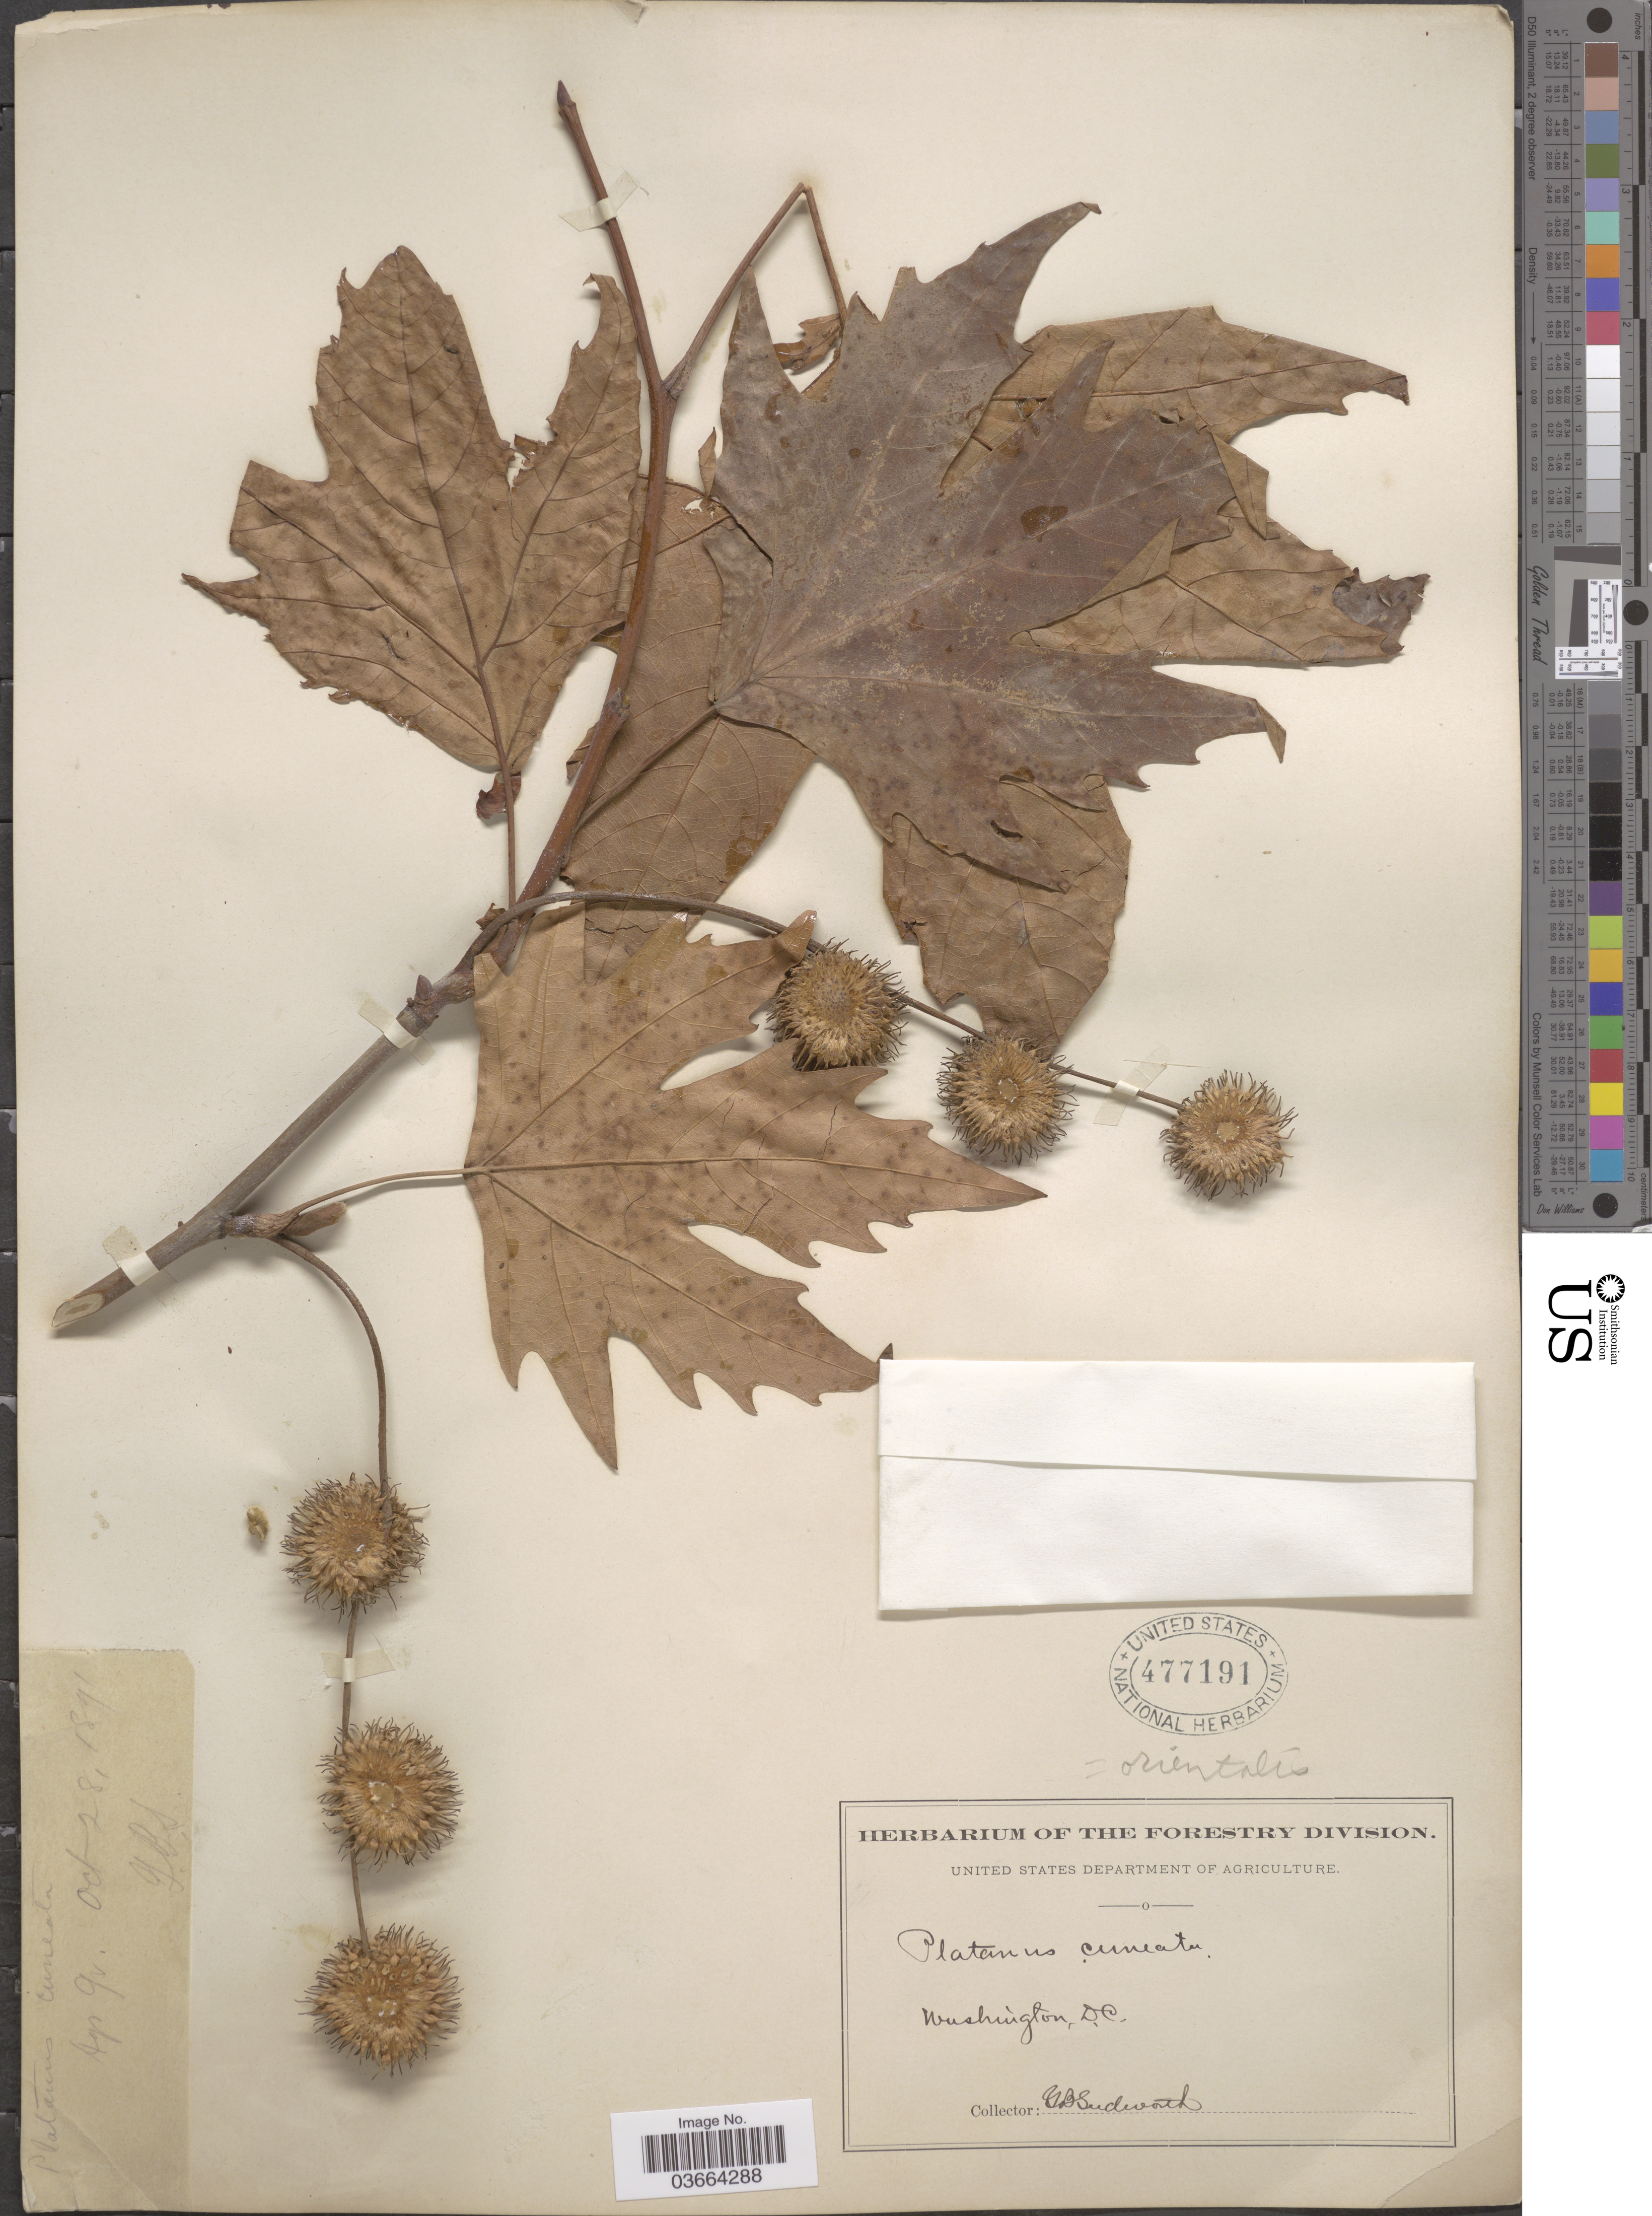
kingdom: Plantae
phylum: Tracheophyta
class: Magnoliopsida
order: Proteales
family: Platanaceae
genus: Platanus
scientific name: Platanus orientalis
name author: L.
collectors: G. B. Sudworth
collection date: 1891-10-28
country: United States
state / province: District of Columbia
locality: Washington. Agr. gr.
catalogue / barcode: US 477191